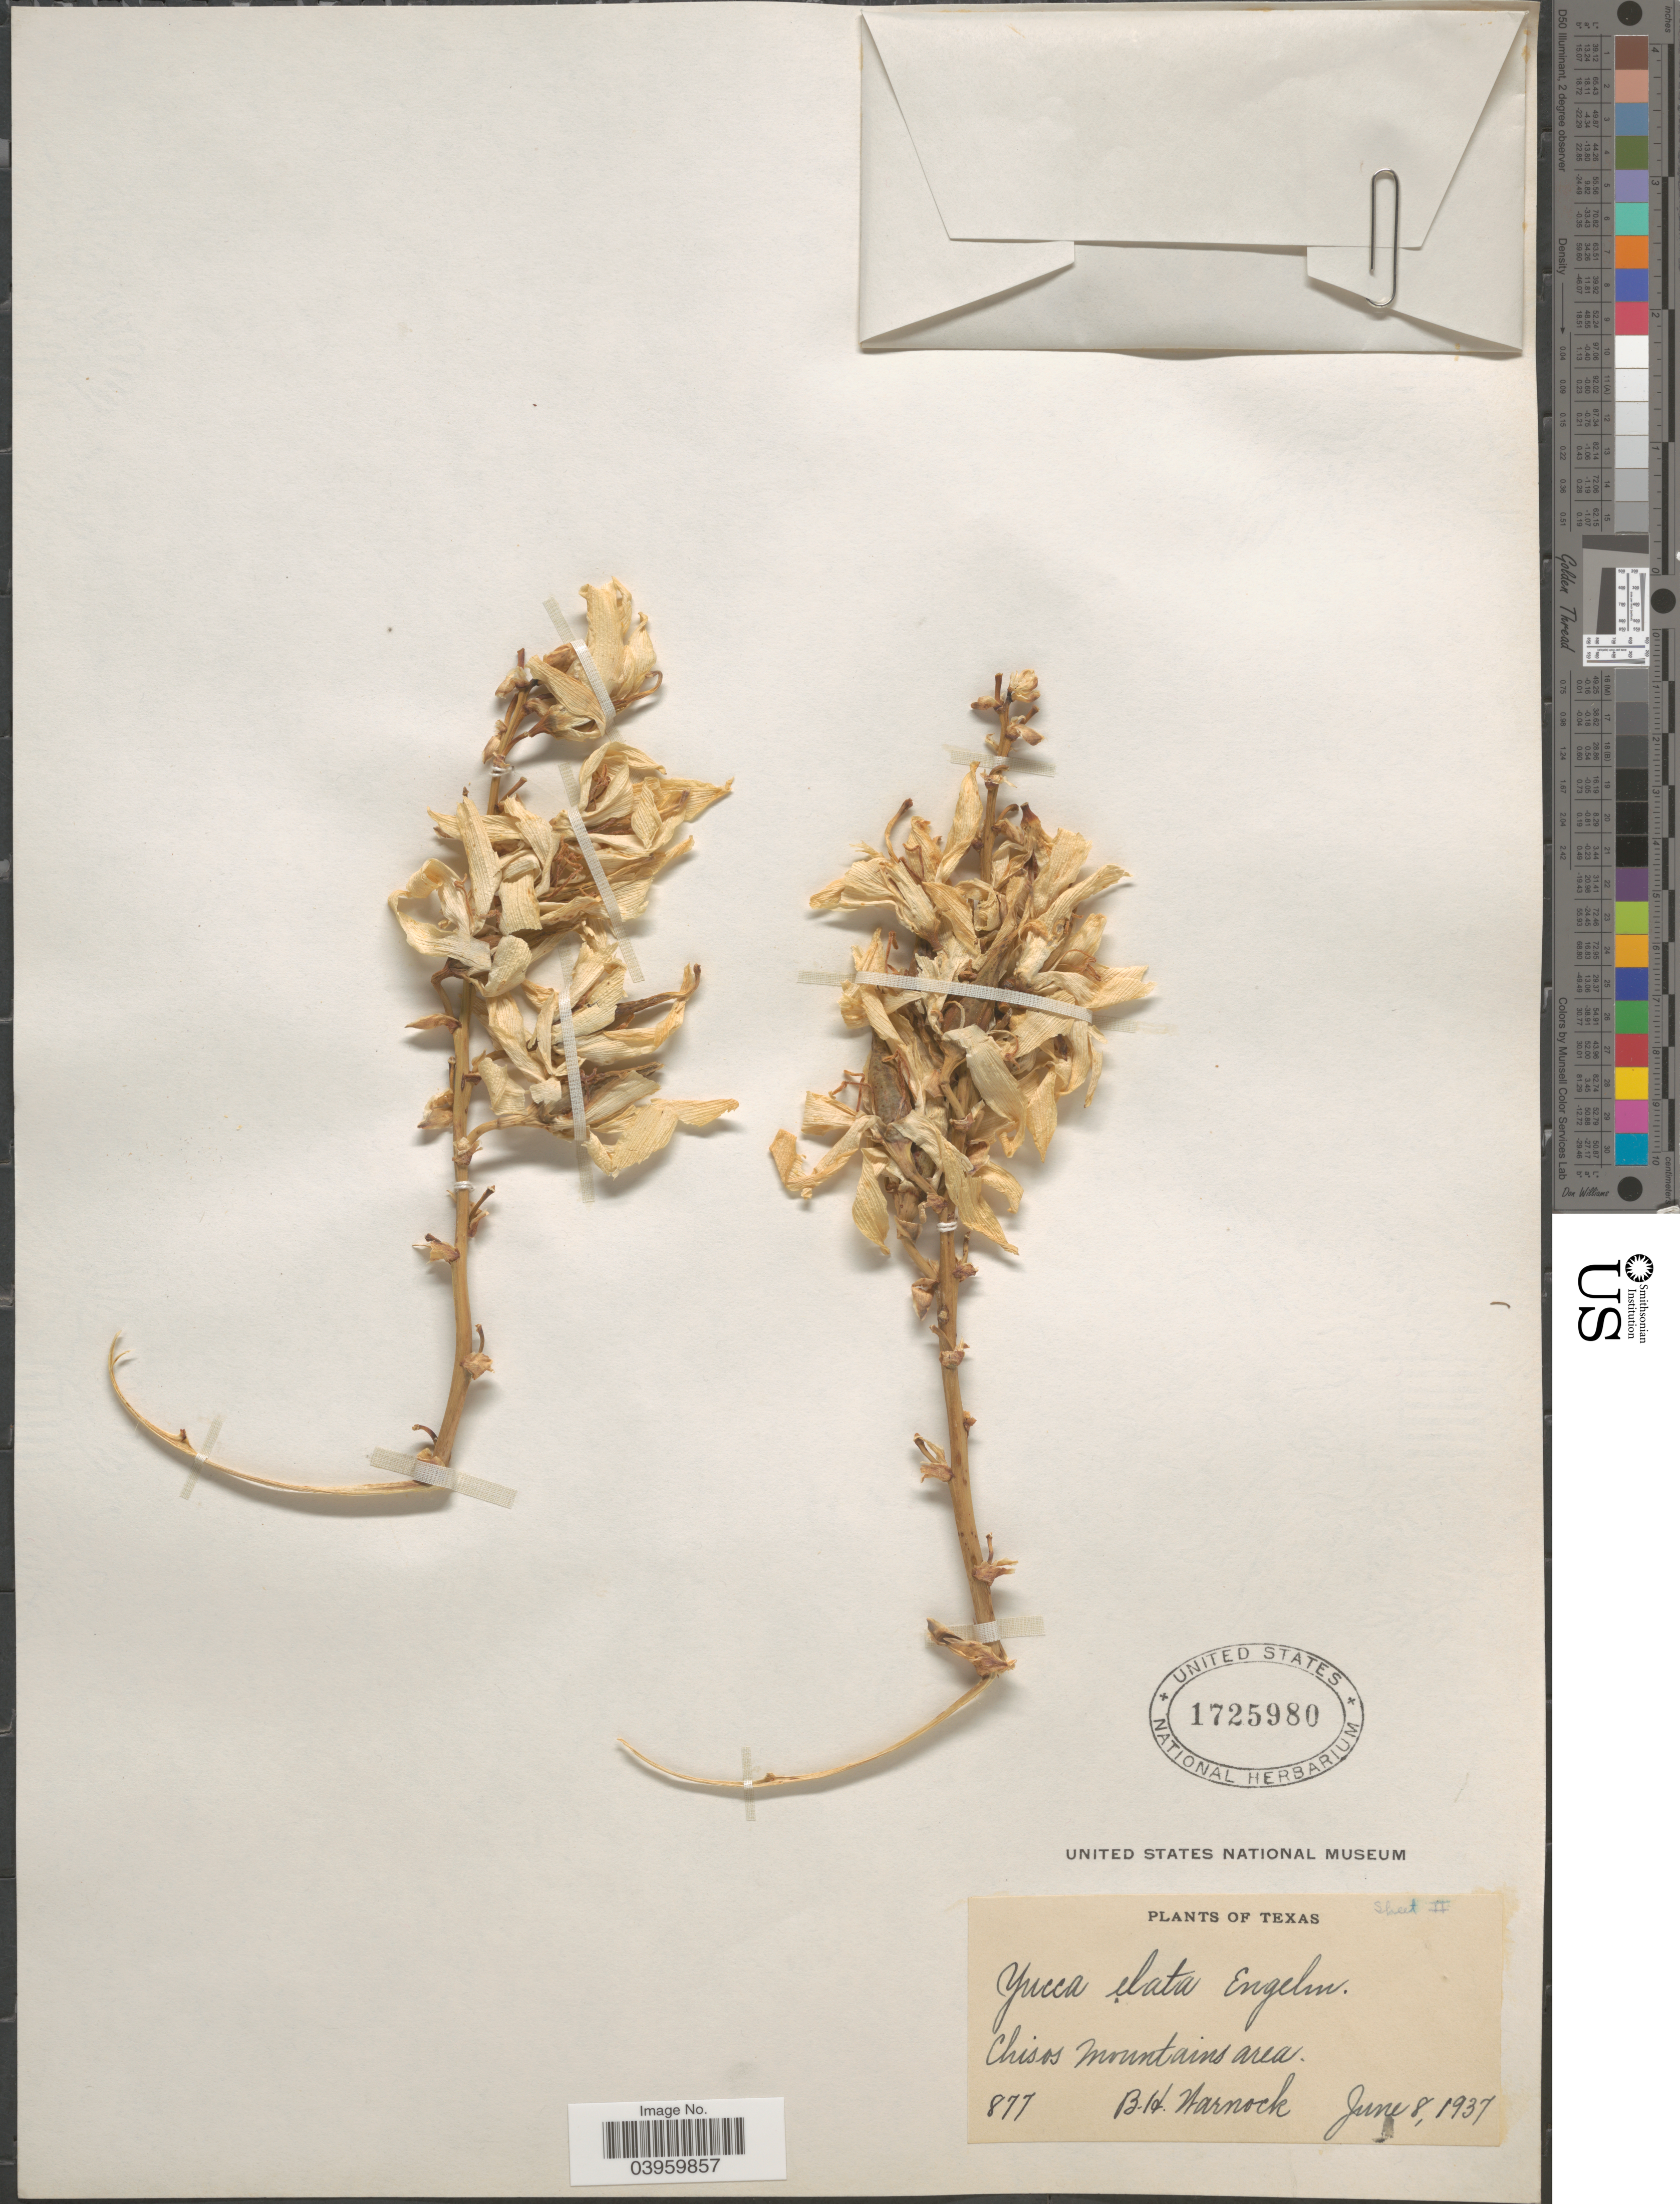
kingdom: Plantae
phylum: Tracheophyta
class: Liliopsida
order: Asparagales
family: Asparagaceae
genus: Yucca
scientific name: Yucca elata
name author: (Engelm.) Engelm.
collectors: B. H. Warnock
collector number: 877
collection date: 1937-06-08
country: United States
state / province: Texas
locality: Chisos Mountains area.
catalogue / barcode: US 1725980